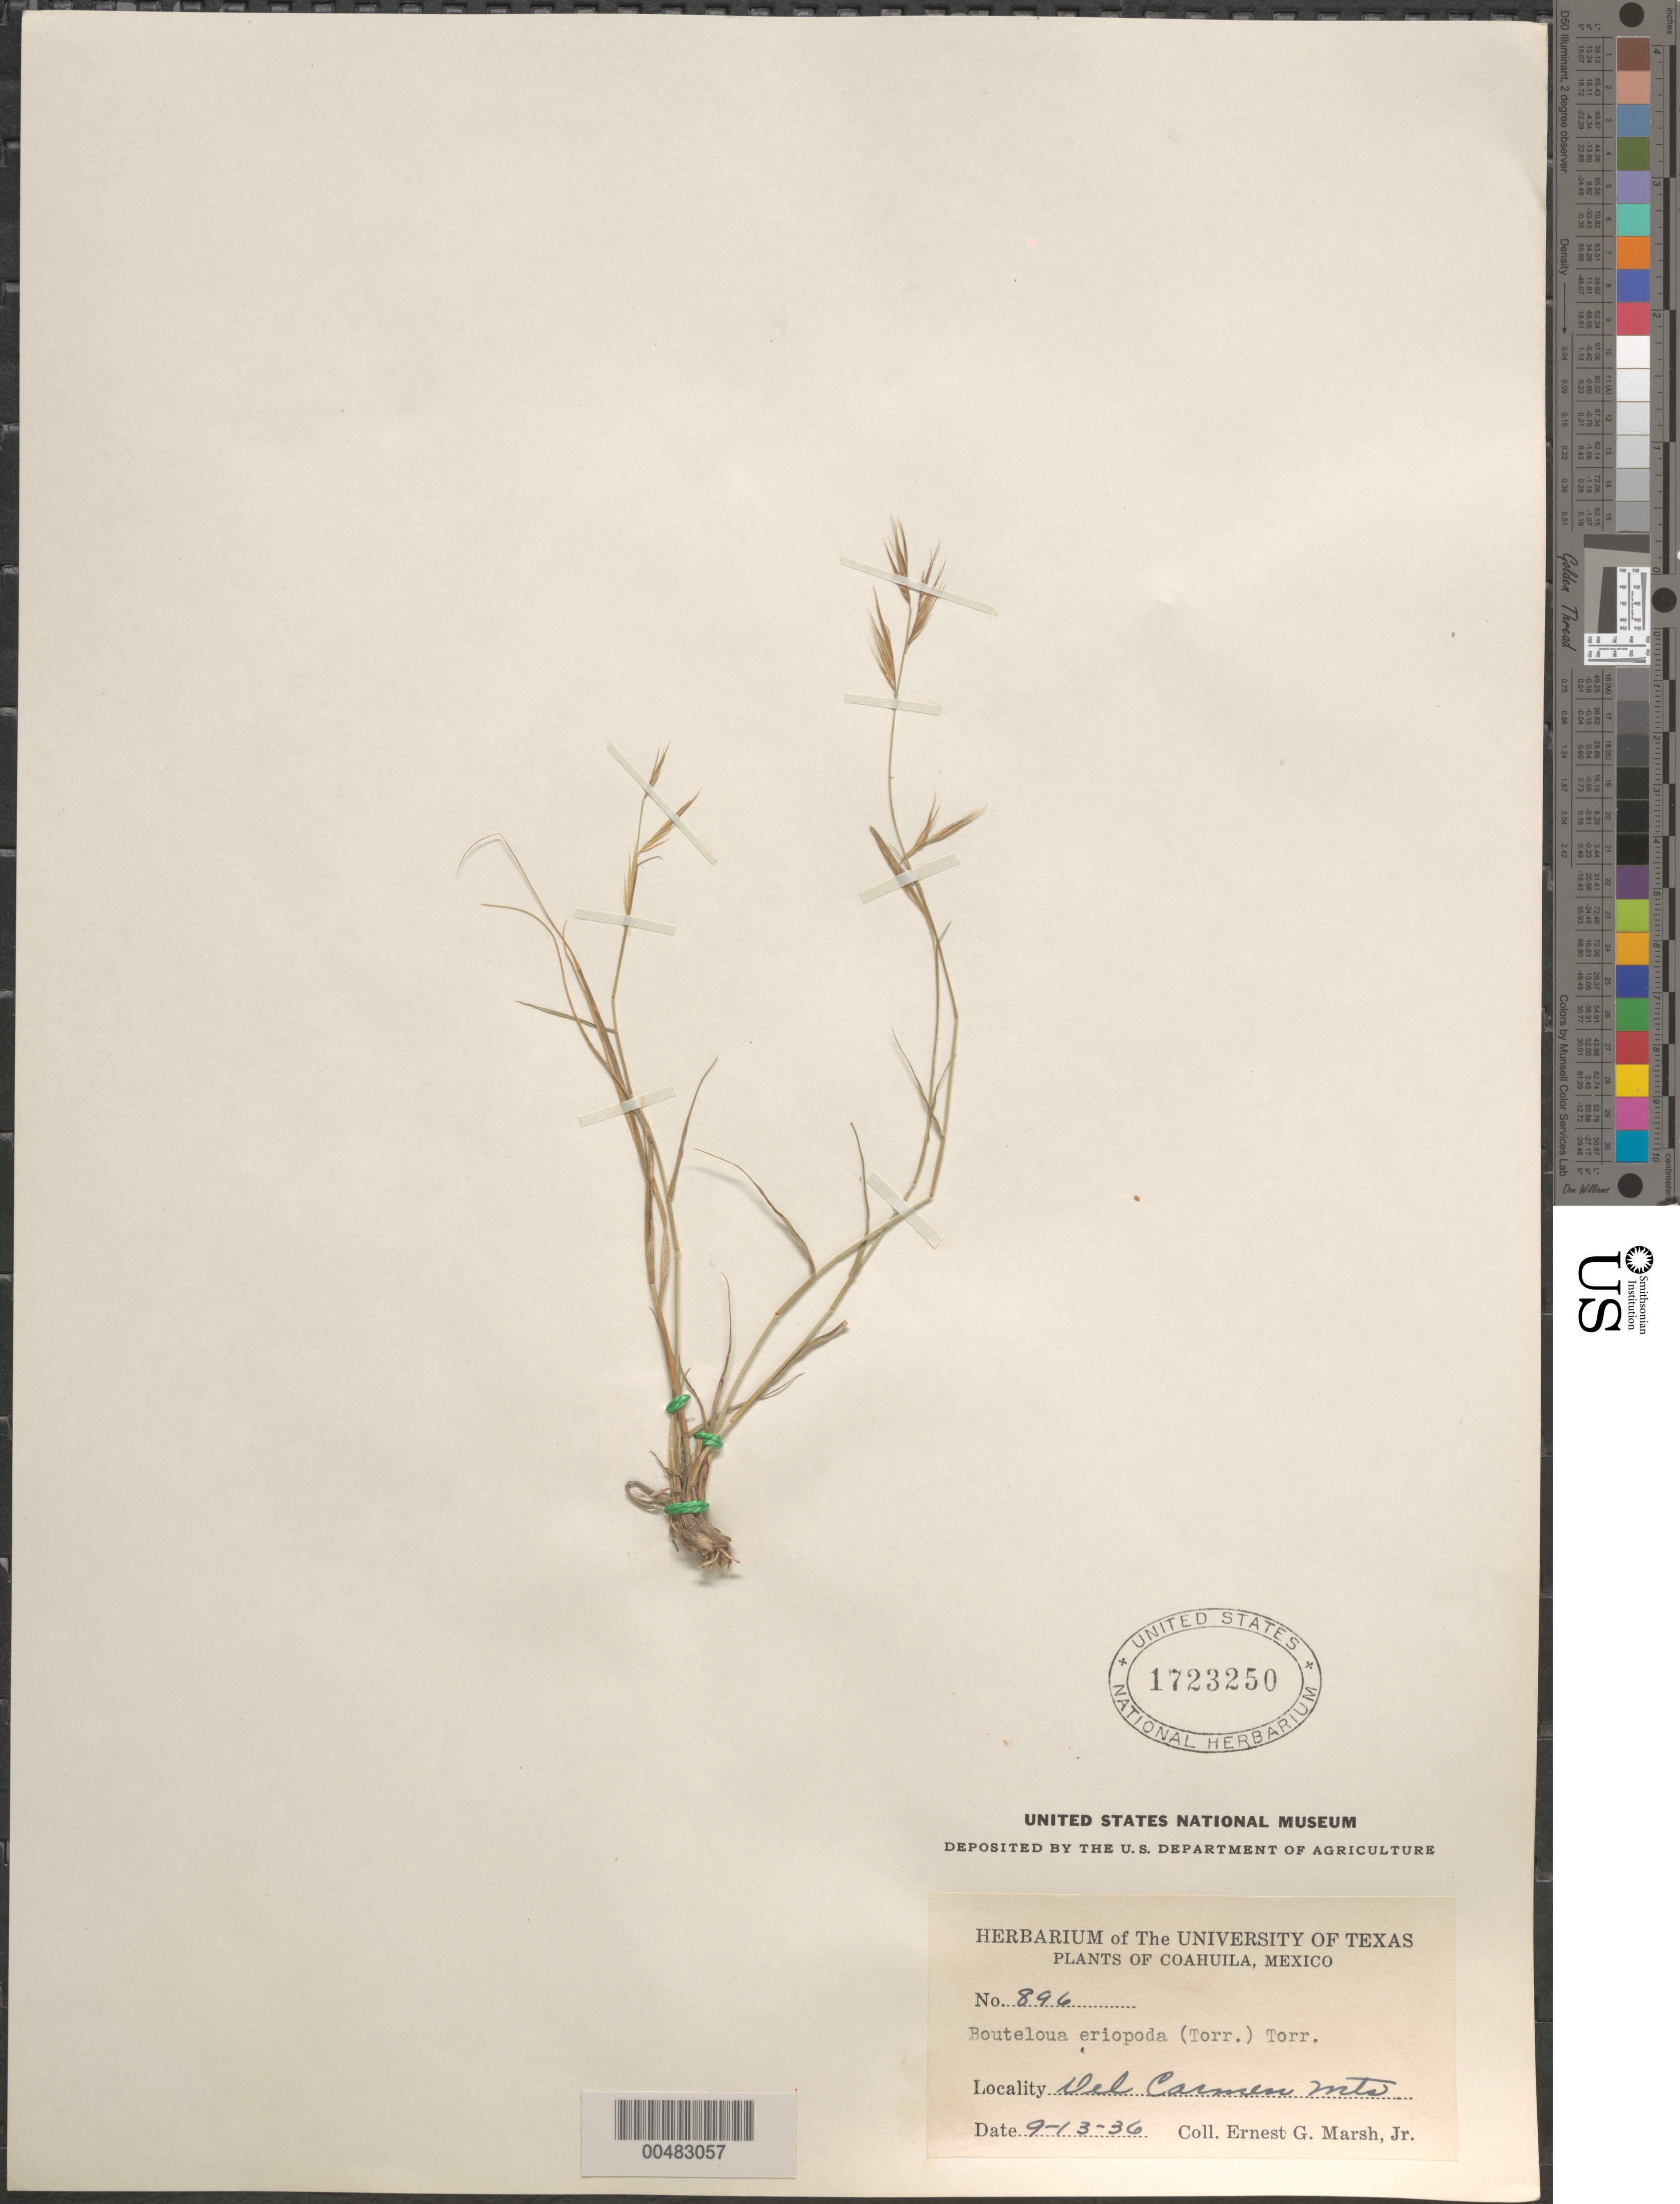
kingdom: Plantae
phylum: Tracheophyta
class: Liliopsida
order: Poales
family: Poaceae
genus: Bouteloua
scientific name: Bouteloua eriopoda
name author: (Torr.) Torr.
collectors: E. G. Marsh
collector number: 896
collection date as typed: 13 Sep 1936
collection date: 1936-09-13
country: Mexico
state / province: Coahuila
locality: Del Carmen Mts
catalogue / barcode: US 1723250